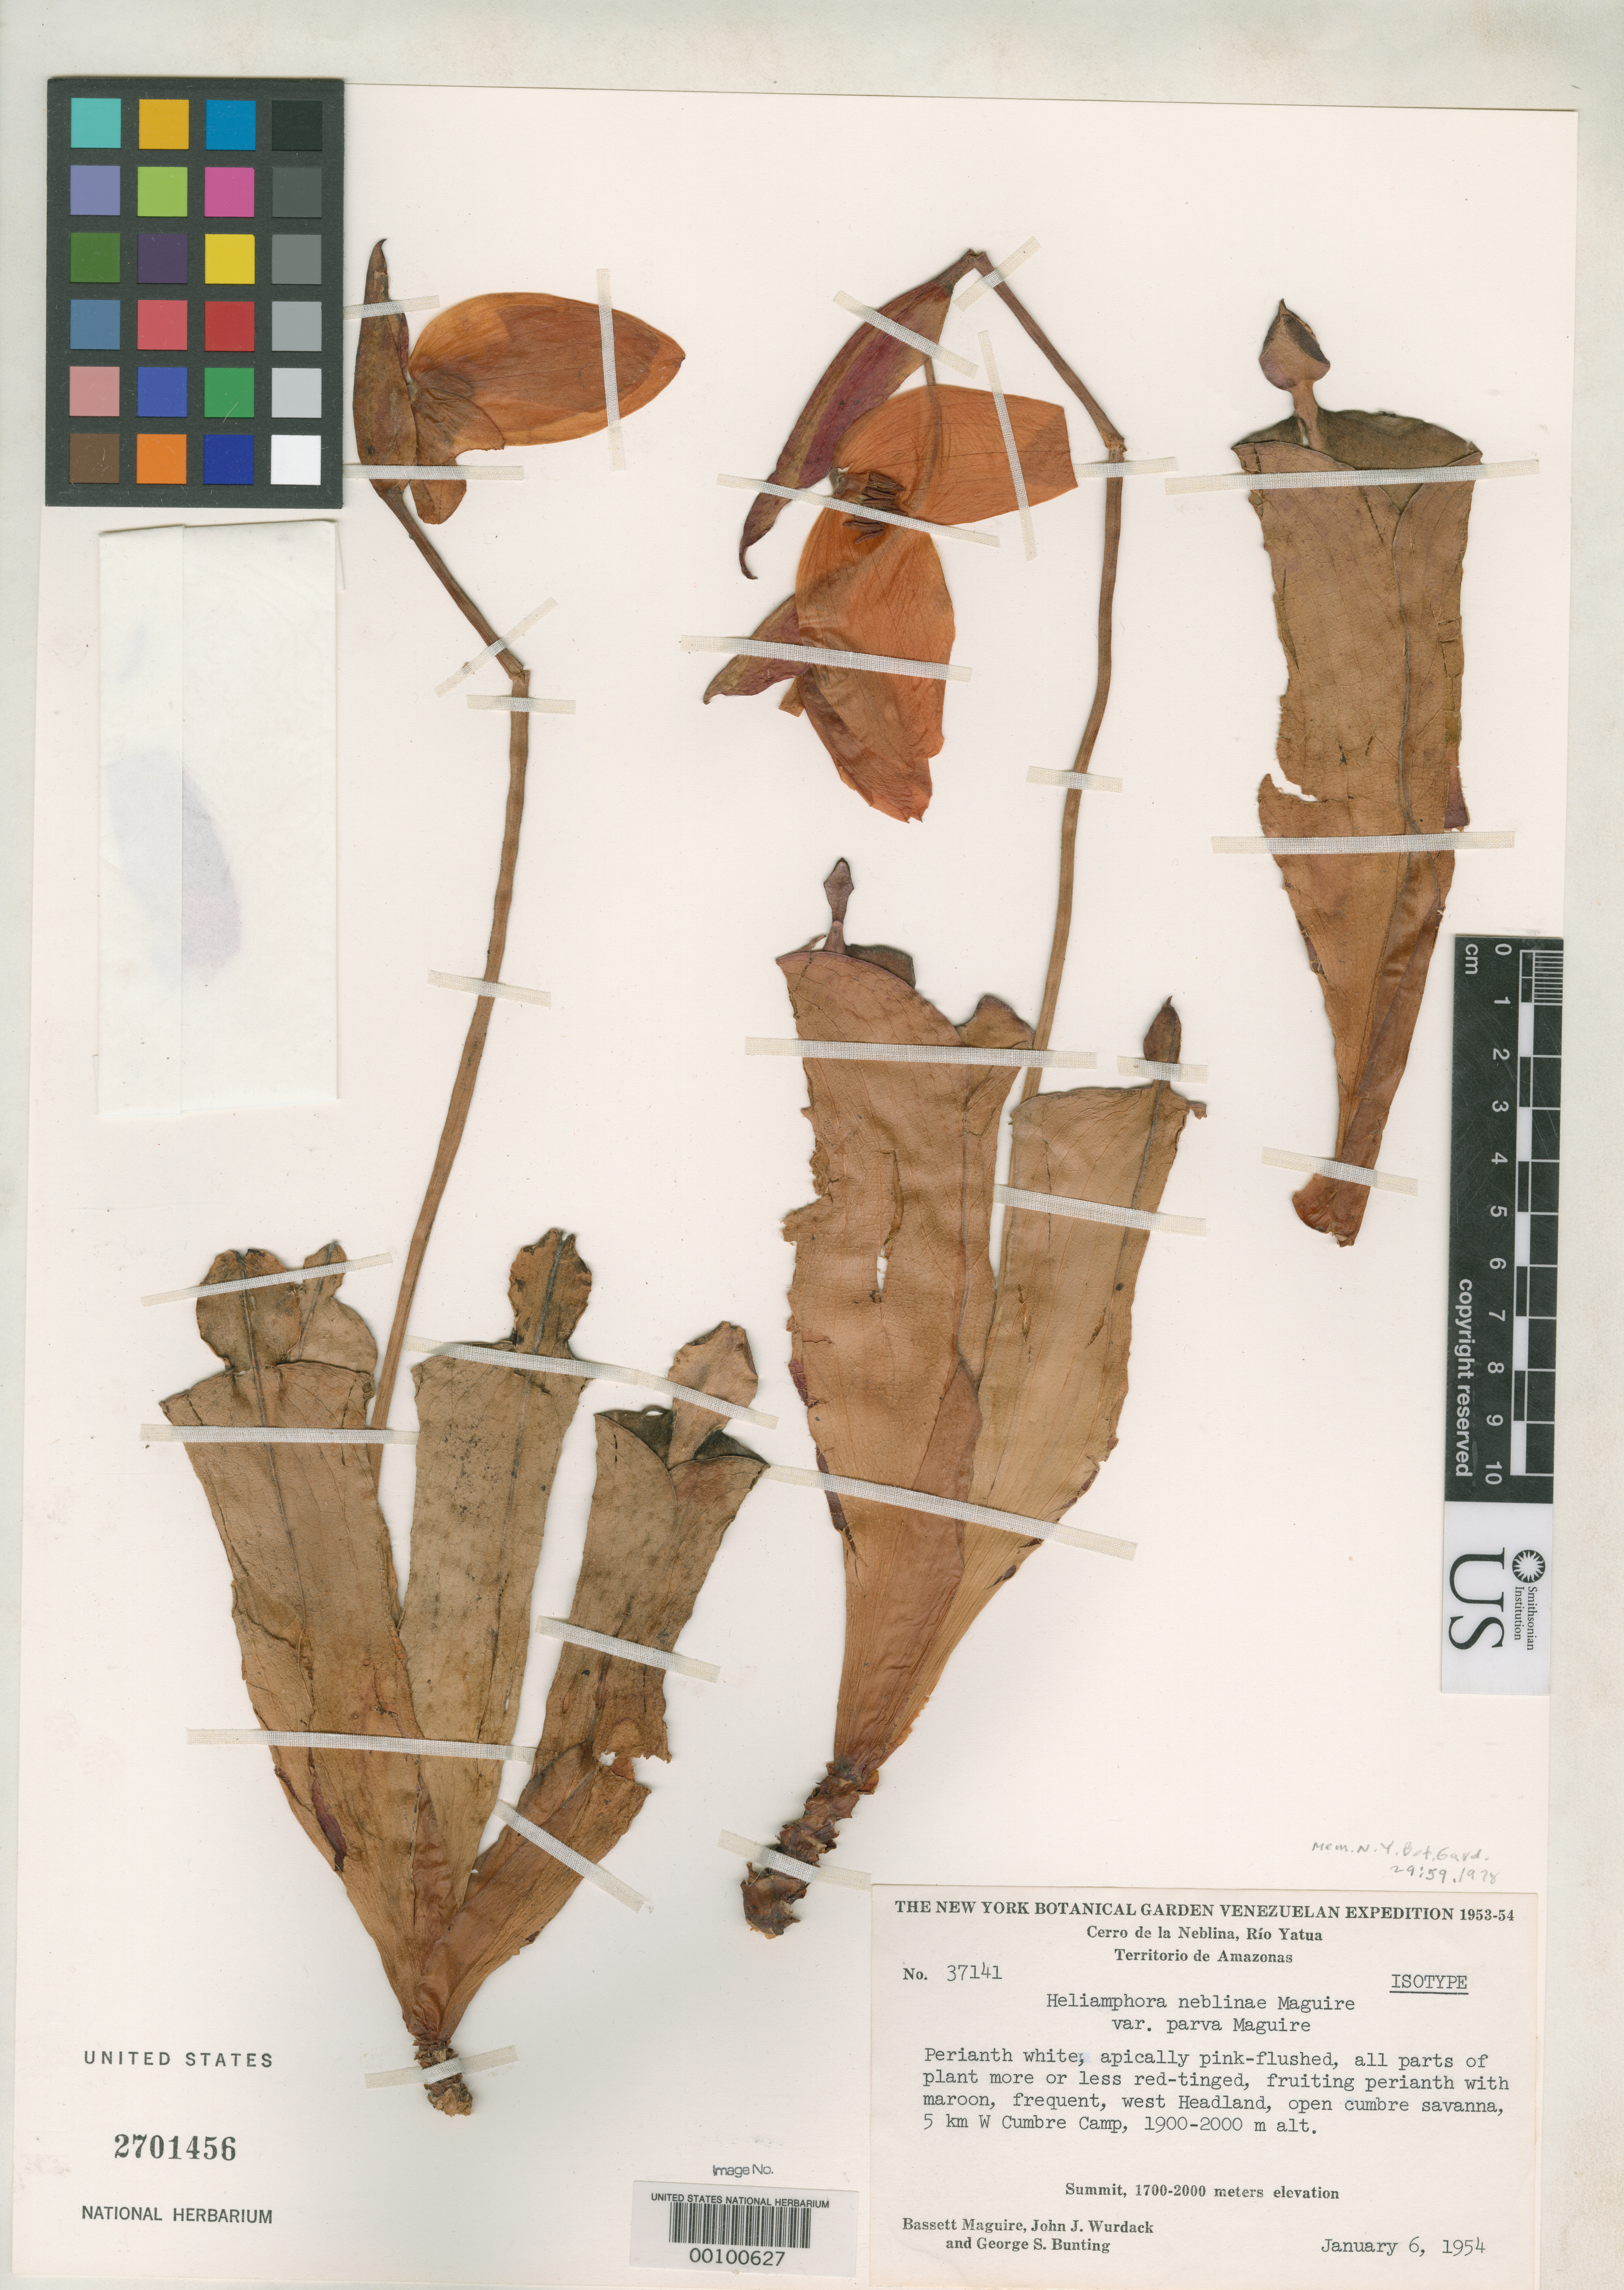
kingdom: Plantae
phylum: Tracheophyta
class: Magnoliopsida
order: Ericales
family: Sarraceniaceae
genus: Heliamphora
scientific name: Heliamphora neblinae var. parva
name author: Maguire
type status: Isotype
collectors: B. Maguire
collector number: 37141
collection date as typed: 06 Jan 1954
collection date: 1954-01-06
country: Venezuela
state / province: Amazonas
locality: Cerro la Neblina; Rio Yatua; west headland; 5 km W. Cumbre camp.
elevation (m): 1700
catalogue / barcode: US 2701456